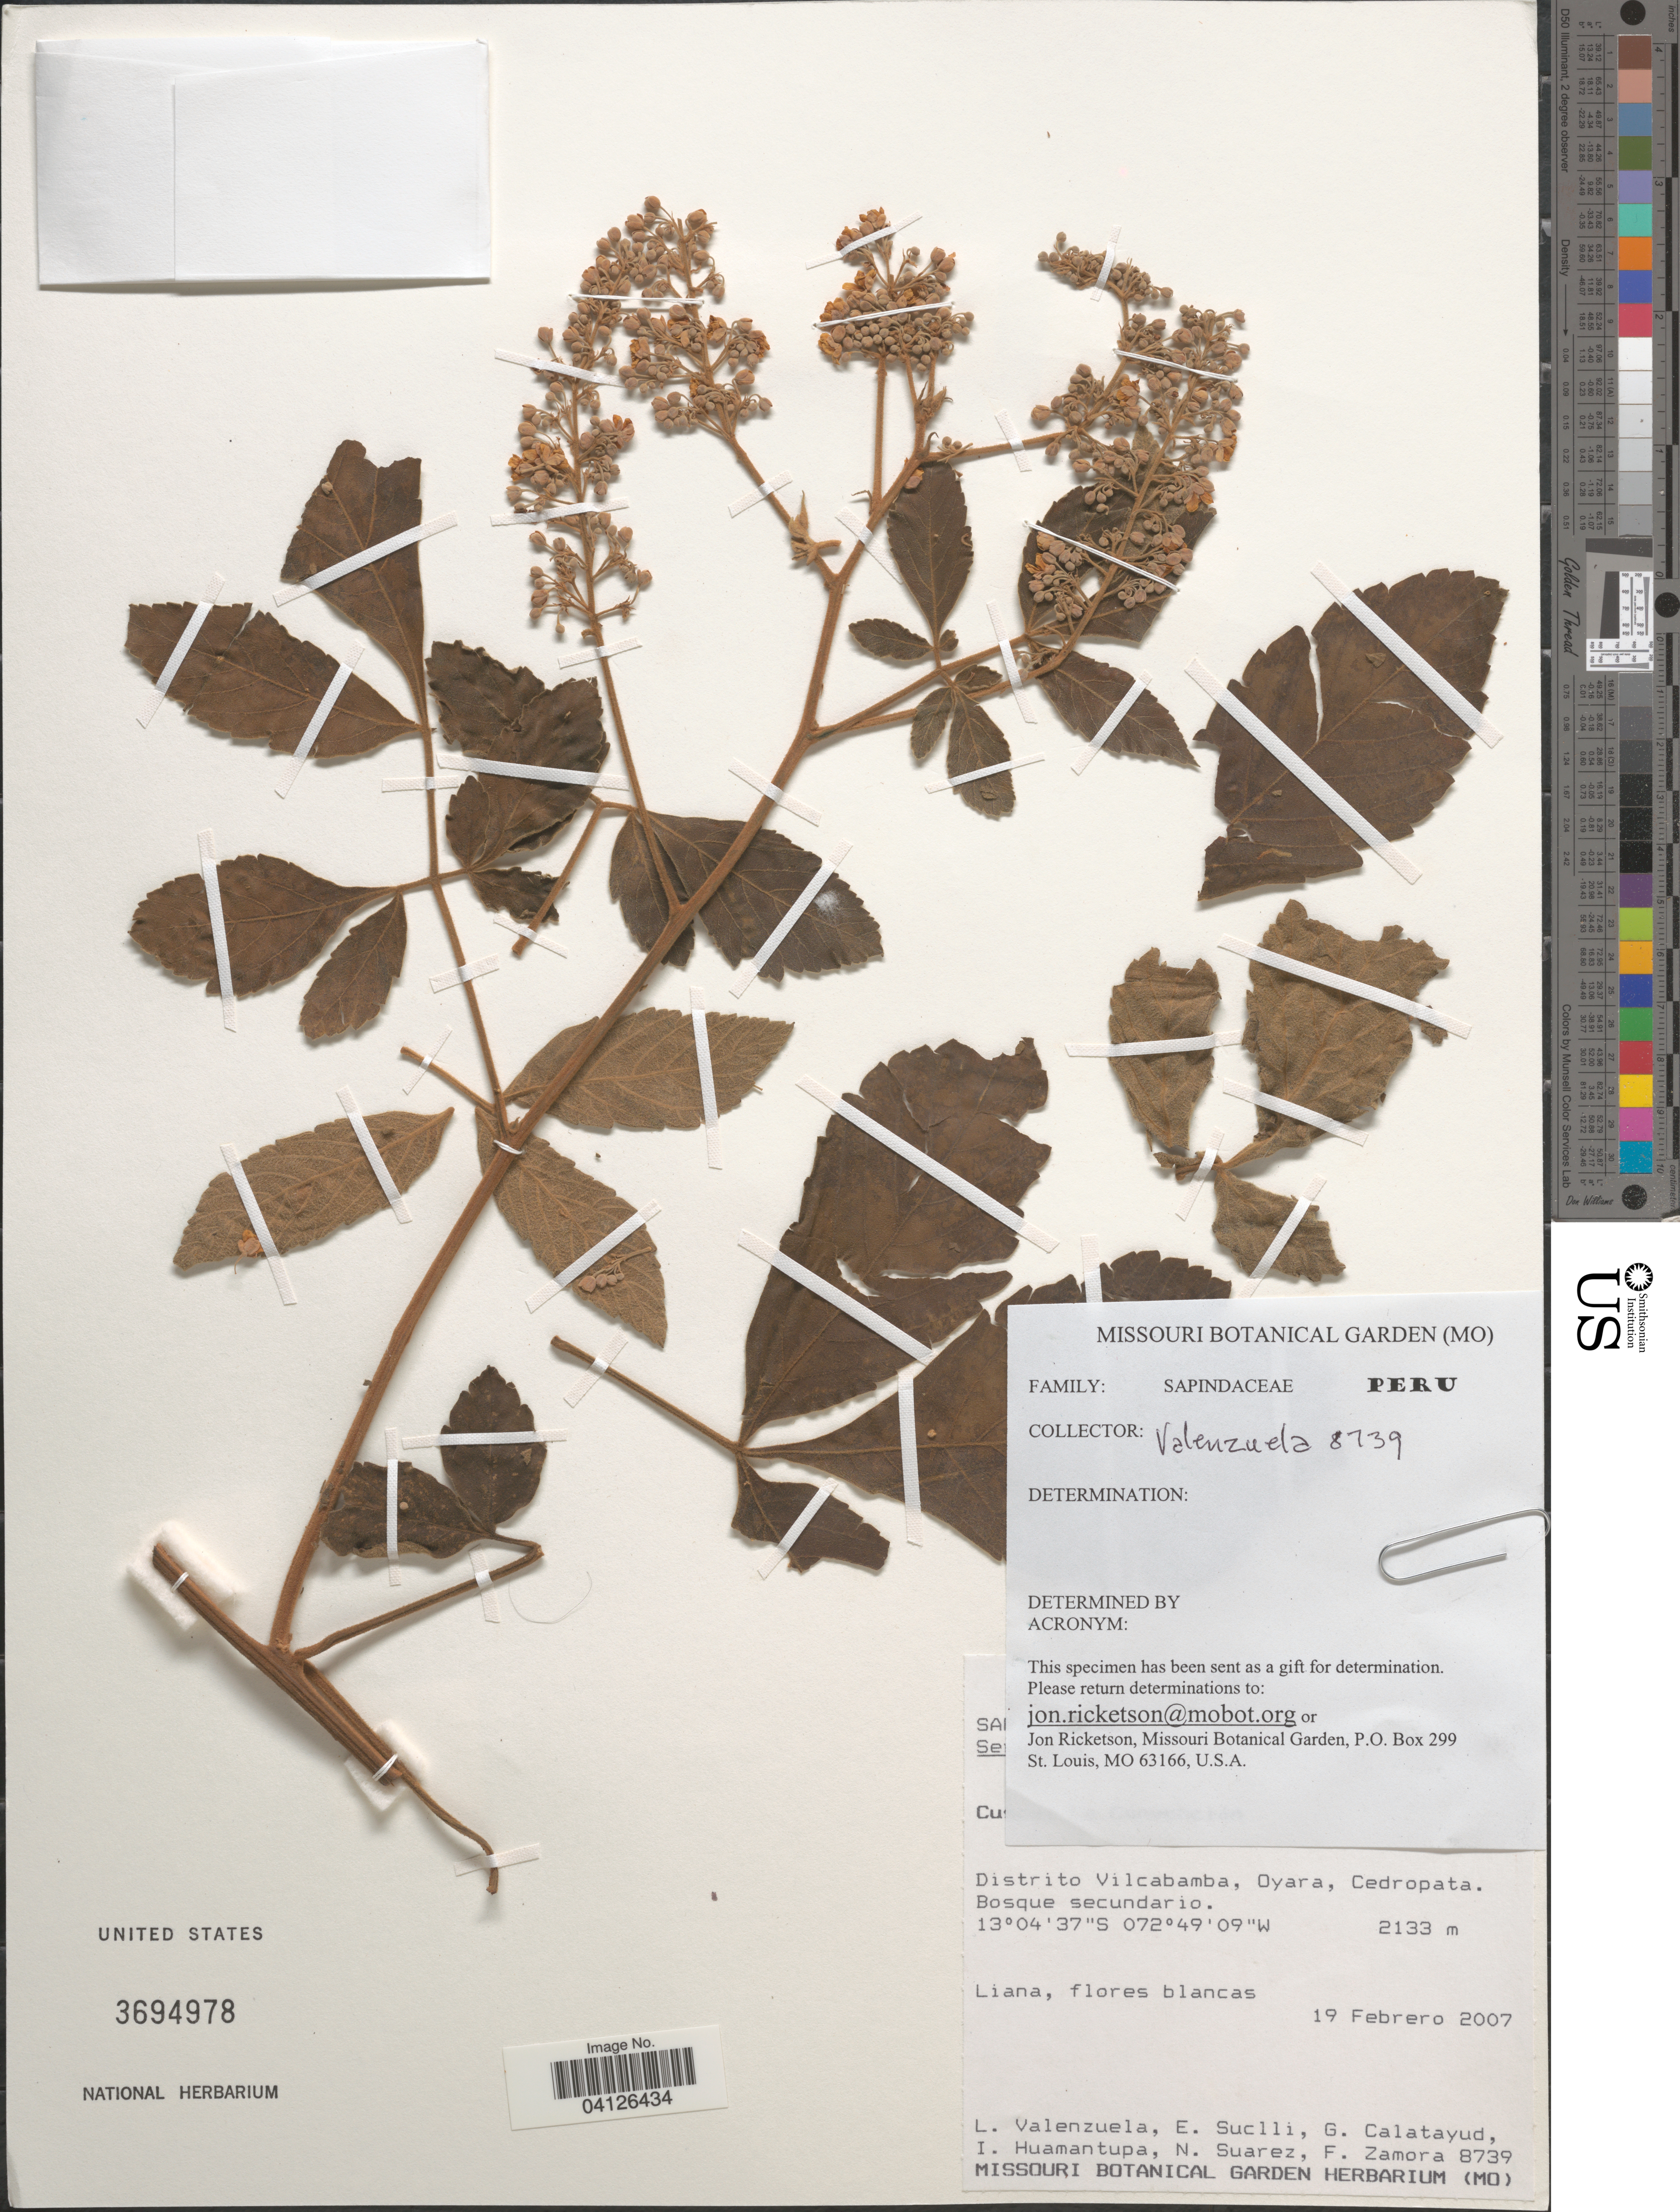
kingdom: Plantae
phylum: Tracheophyta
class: Magnoliopsida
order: Sapindales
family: Sapindaceae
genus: Serjania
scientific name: Serjania sp.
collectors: L. Valenzuela, E. Suclli, G. Calatayud, I. Huamantupa & et al.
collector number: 8739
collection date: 2007-02-19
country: Peru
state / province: Cusco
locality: Cu [illegible text] Distrito Vilcabamba, Oyara, Cedropata.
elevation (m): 2133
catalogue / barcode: US 3694978